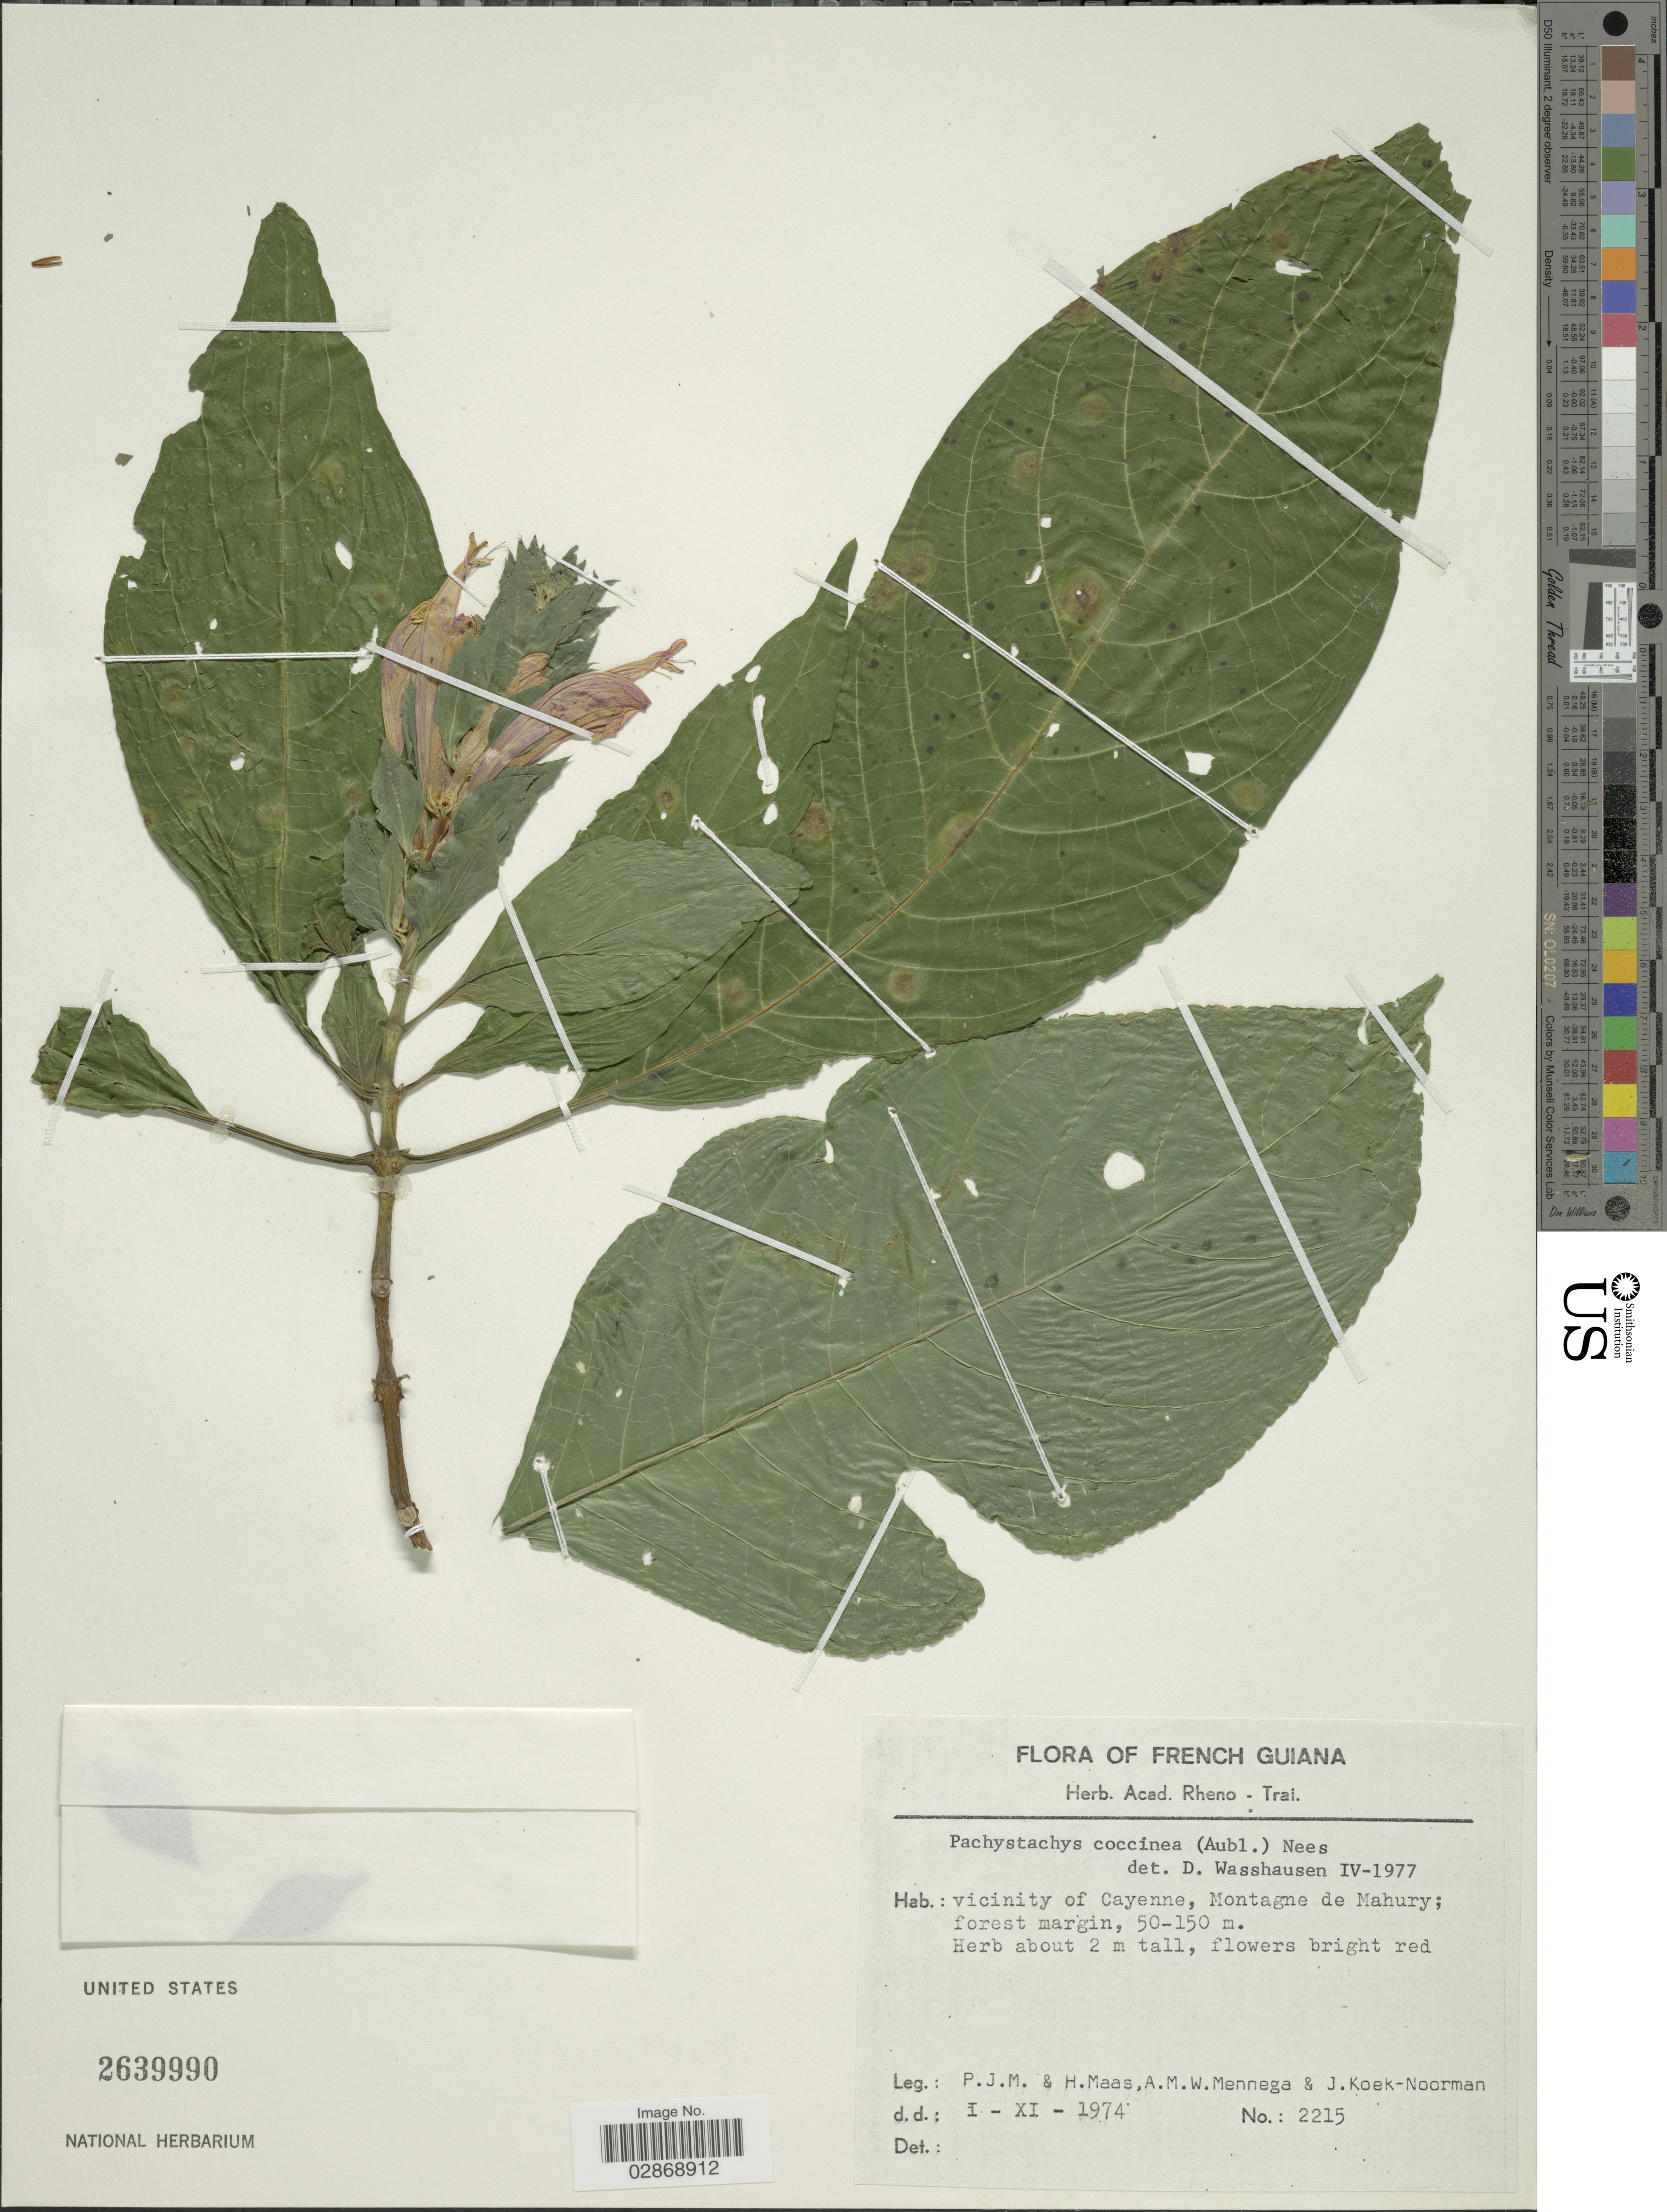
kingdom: Plantae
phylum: Tracheophyta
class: Magnoliopsida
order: Lamiales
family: Acanthaceae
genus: Pachystachys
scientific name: Pachystachys coccinea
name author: (Aubl.) Nees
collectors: P. Maas, H. Maas, A. M. Mennega & J. Koek-Noorman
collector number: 2215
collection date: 1974-11-01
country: French Guiana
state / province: Cayenne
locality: Vicinity of Cayenne, Montagne de Mahury.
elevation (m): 50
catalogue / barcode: US 2639990